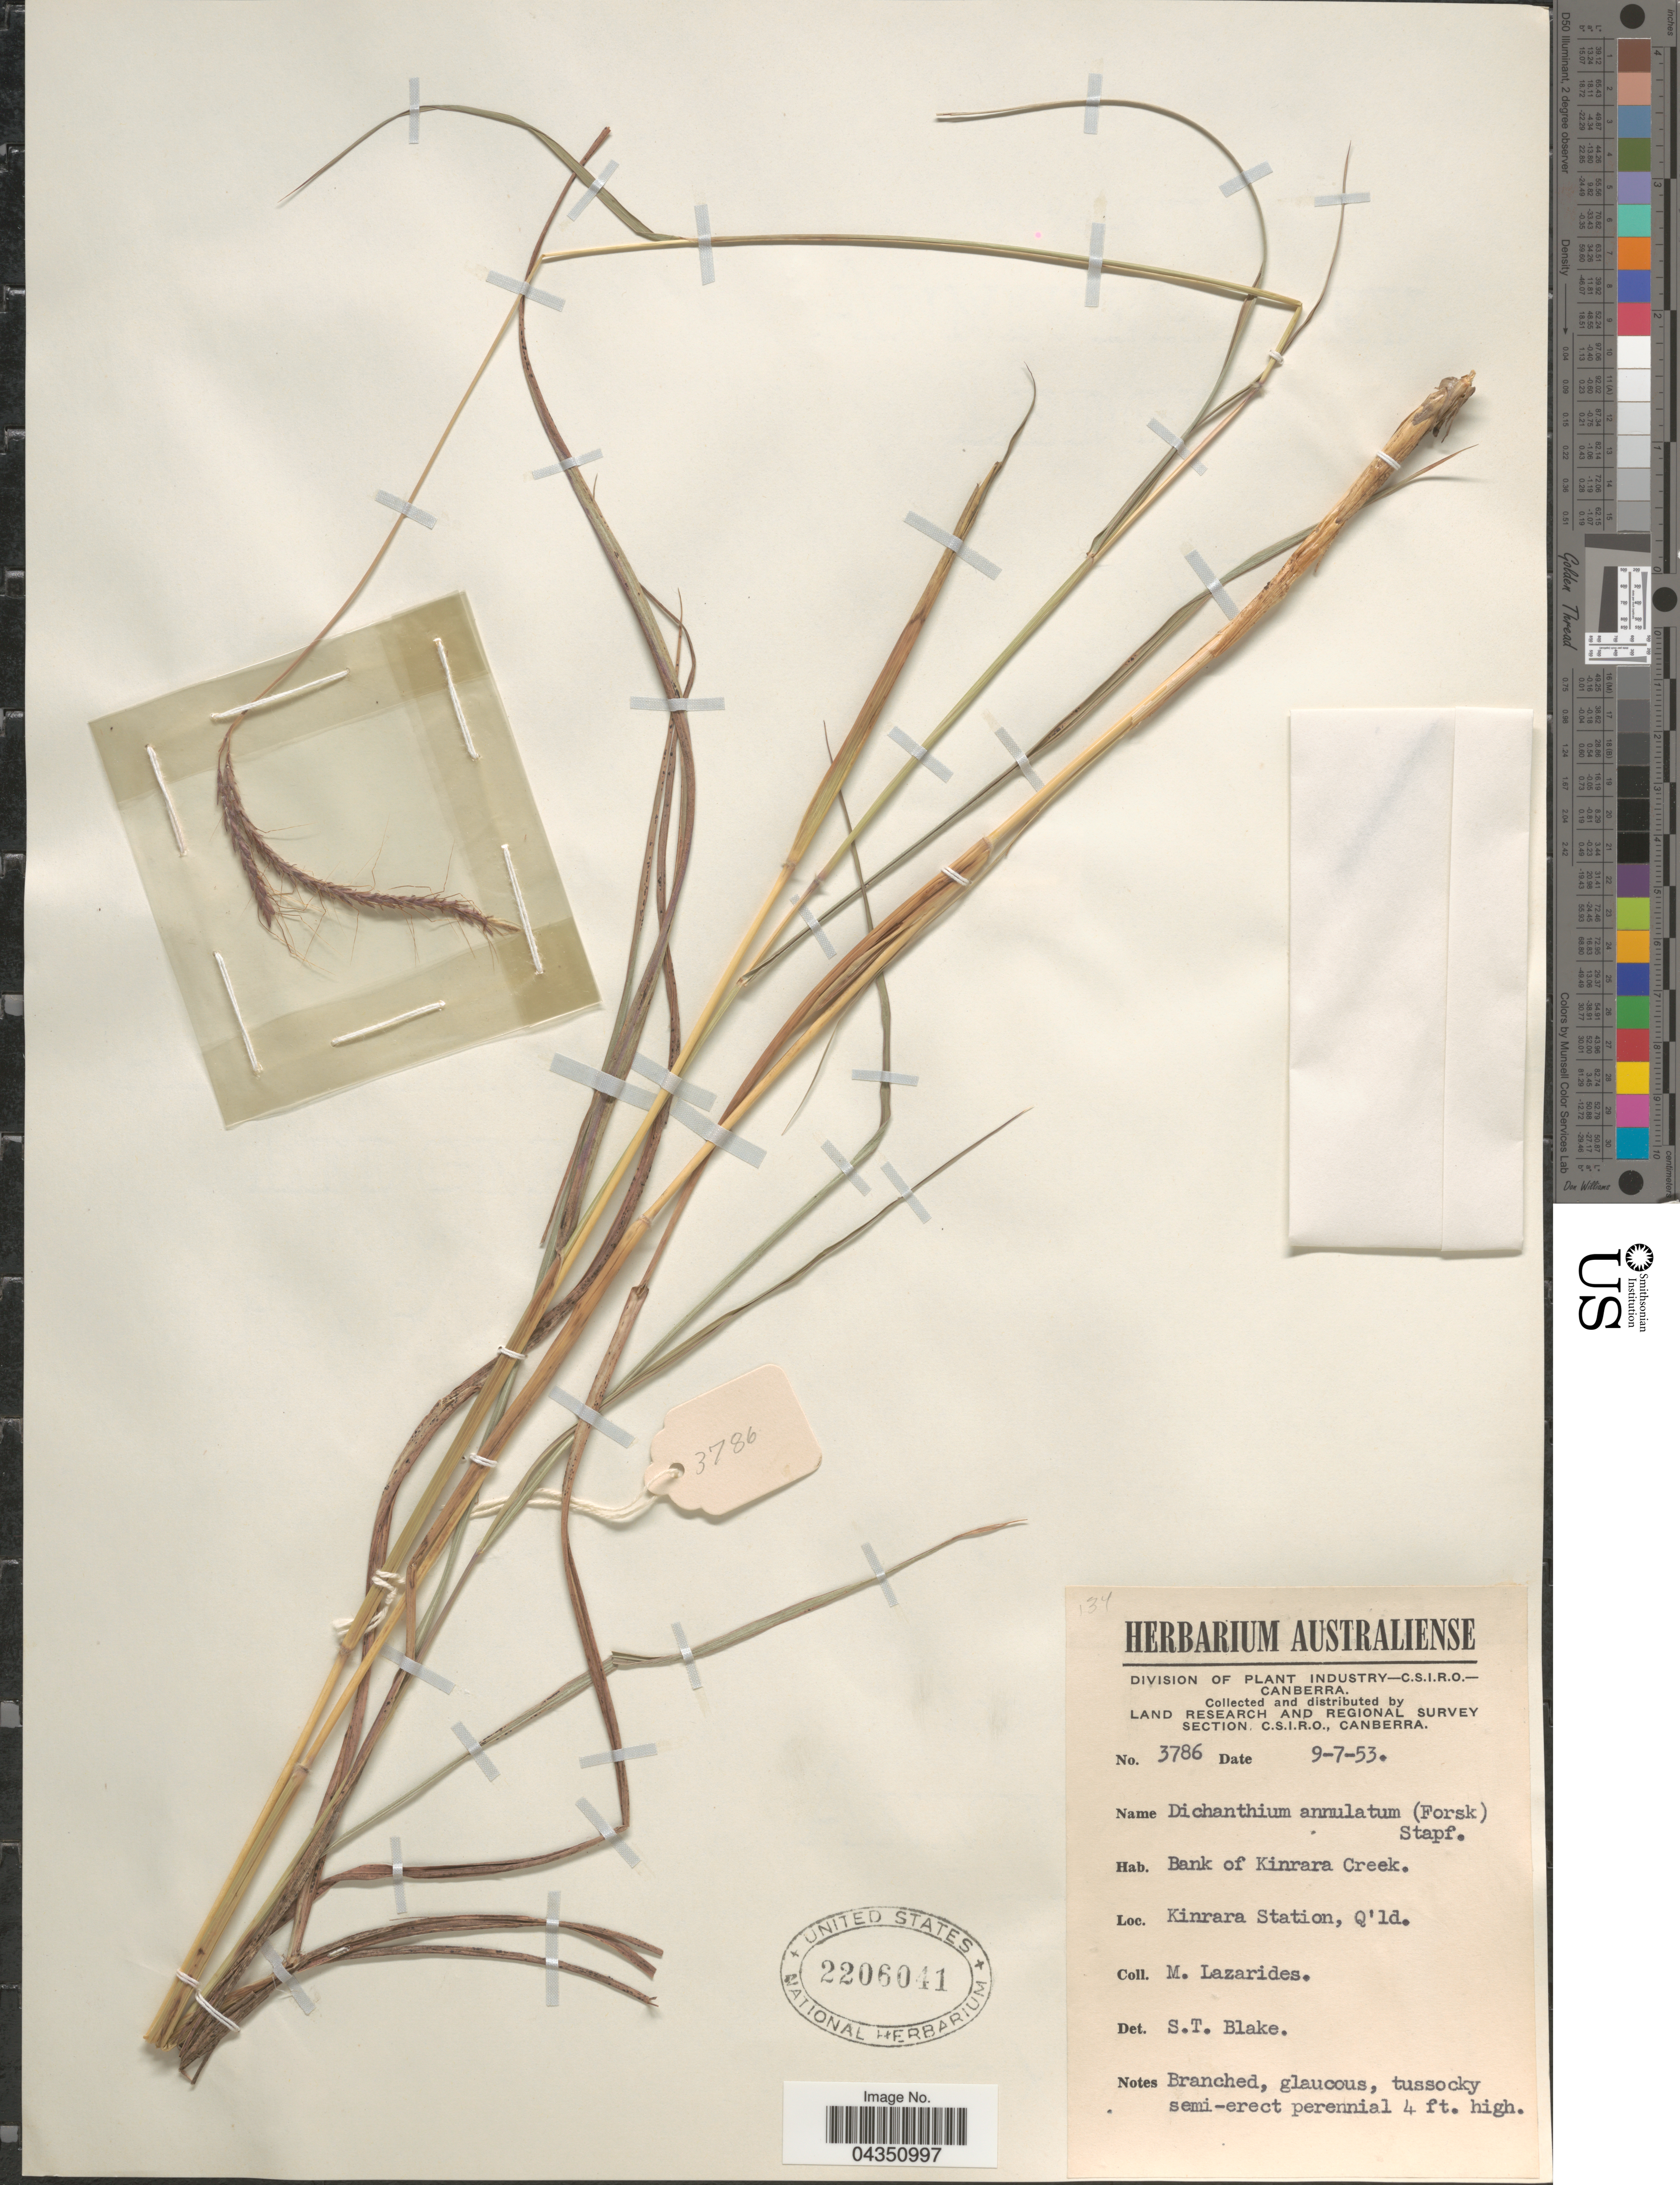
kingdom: Plantae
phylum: Tracheophyta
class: Liliopsida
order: Poales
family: Poaceae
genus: Dichanthium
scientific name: Dichanthium annulatum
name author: (Forssk.) Stapf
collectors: M. Lazarides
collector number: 3786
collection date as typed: Transcribed d/m/y: 9/7/53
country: Australia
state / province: Queensland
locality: Land Research and Regional Survey Section. Bank of Kinrara Creek. Kinrara Station.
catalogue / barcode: US 2206041